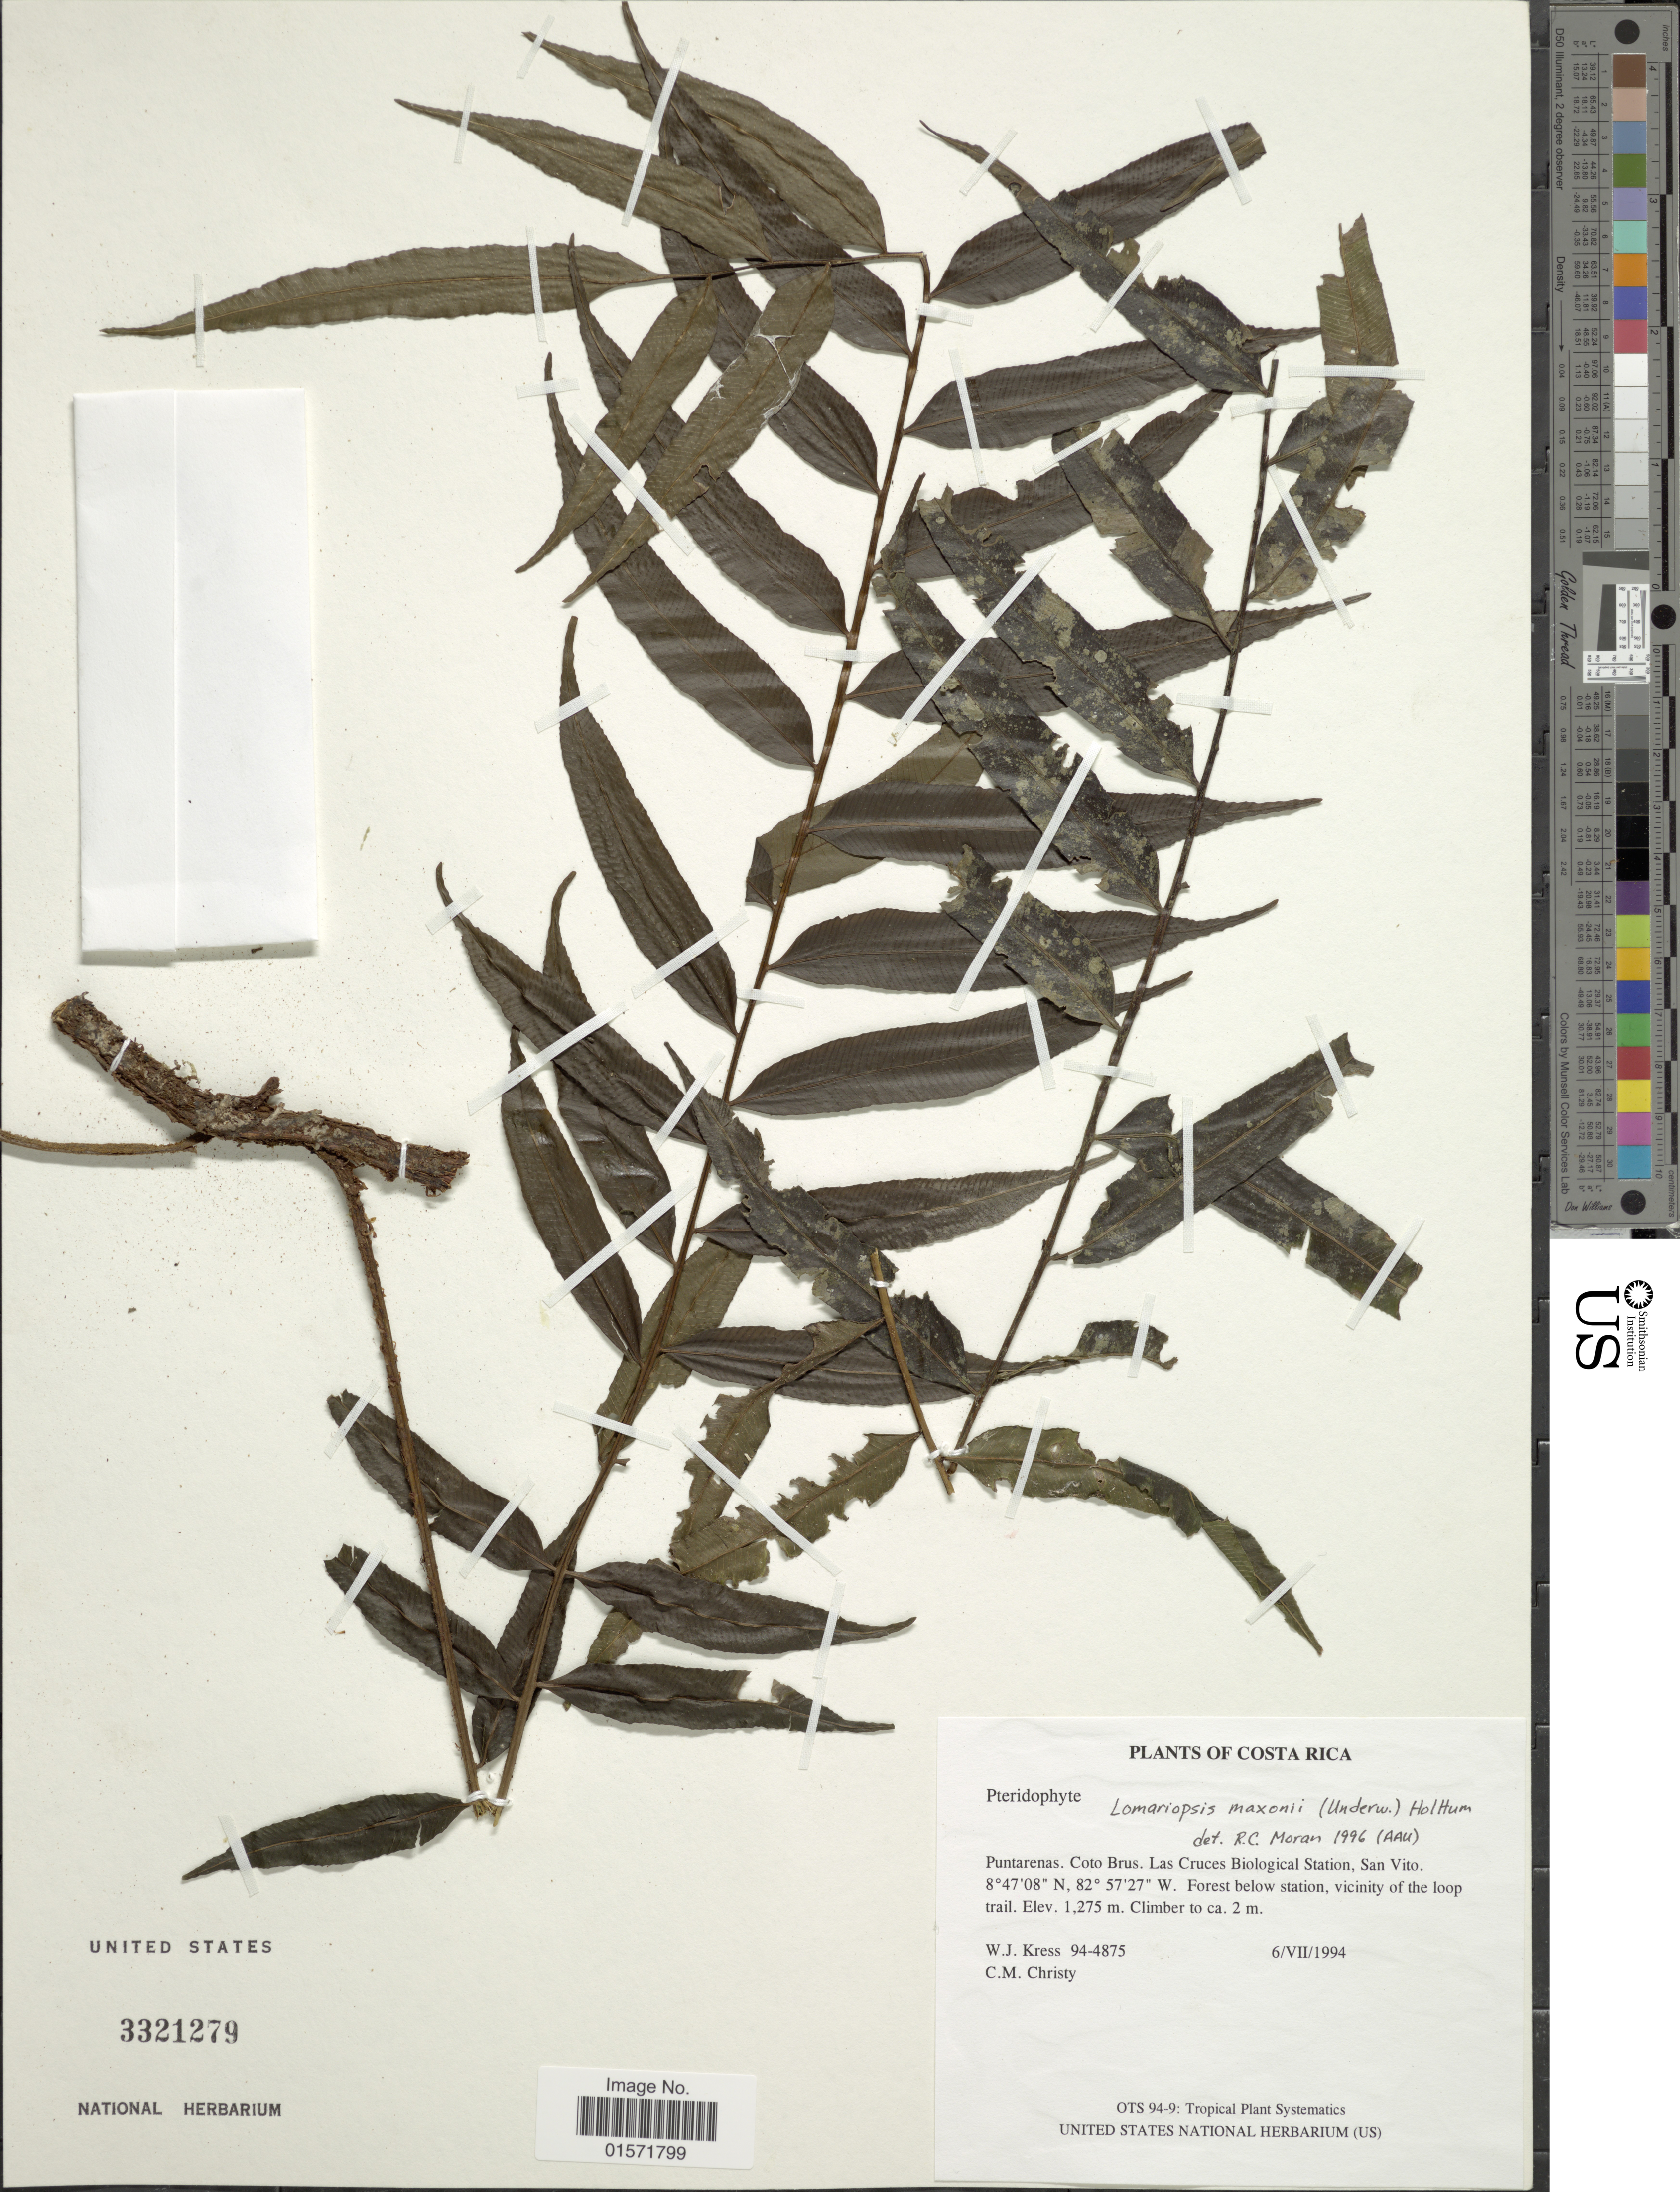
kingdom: Plantae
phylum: Tracheophyta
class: Polypodiopsida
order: Polypodiales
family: Lomariopsidaceae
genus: Lomariopsis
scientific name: Lomariopsis maxonii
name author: (Underw.) Holttum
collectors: W. J. Kress & C. M. Christy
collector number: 94-4875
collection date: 1994-07-06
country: Costa Rica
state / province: Puntarenas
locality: Coto Brus. Las Cruces Biological Station, San Vito. Forest below station, vicinity of the loop trail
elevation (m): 1275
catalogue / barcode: US 3321279